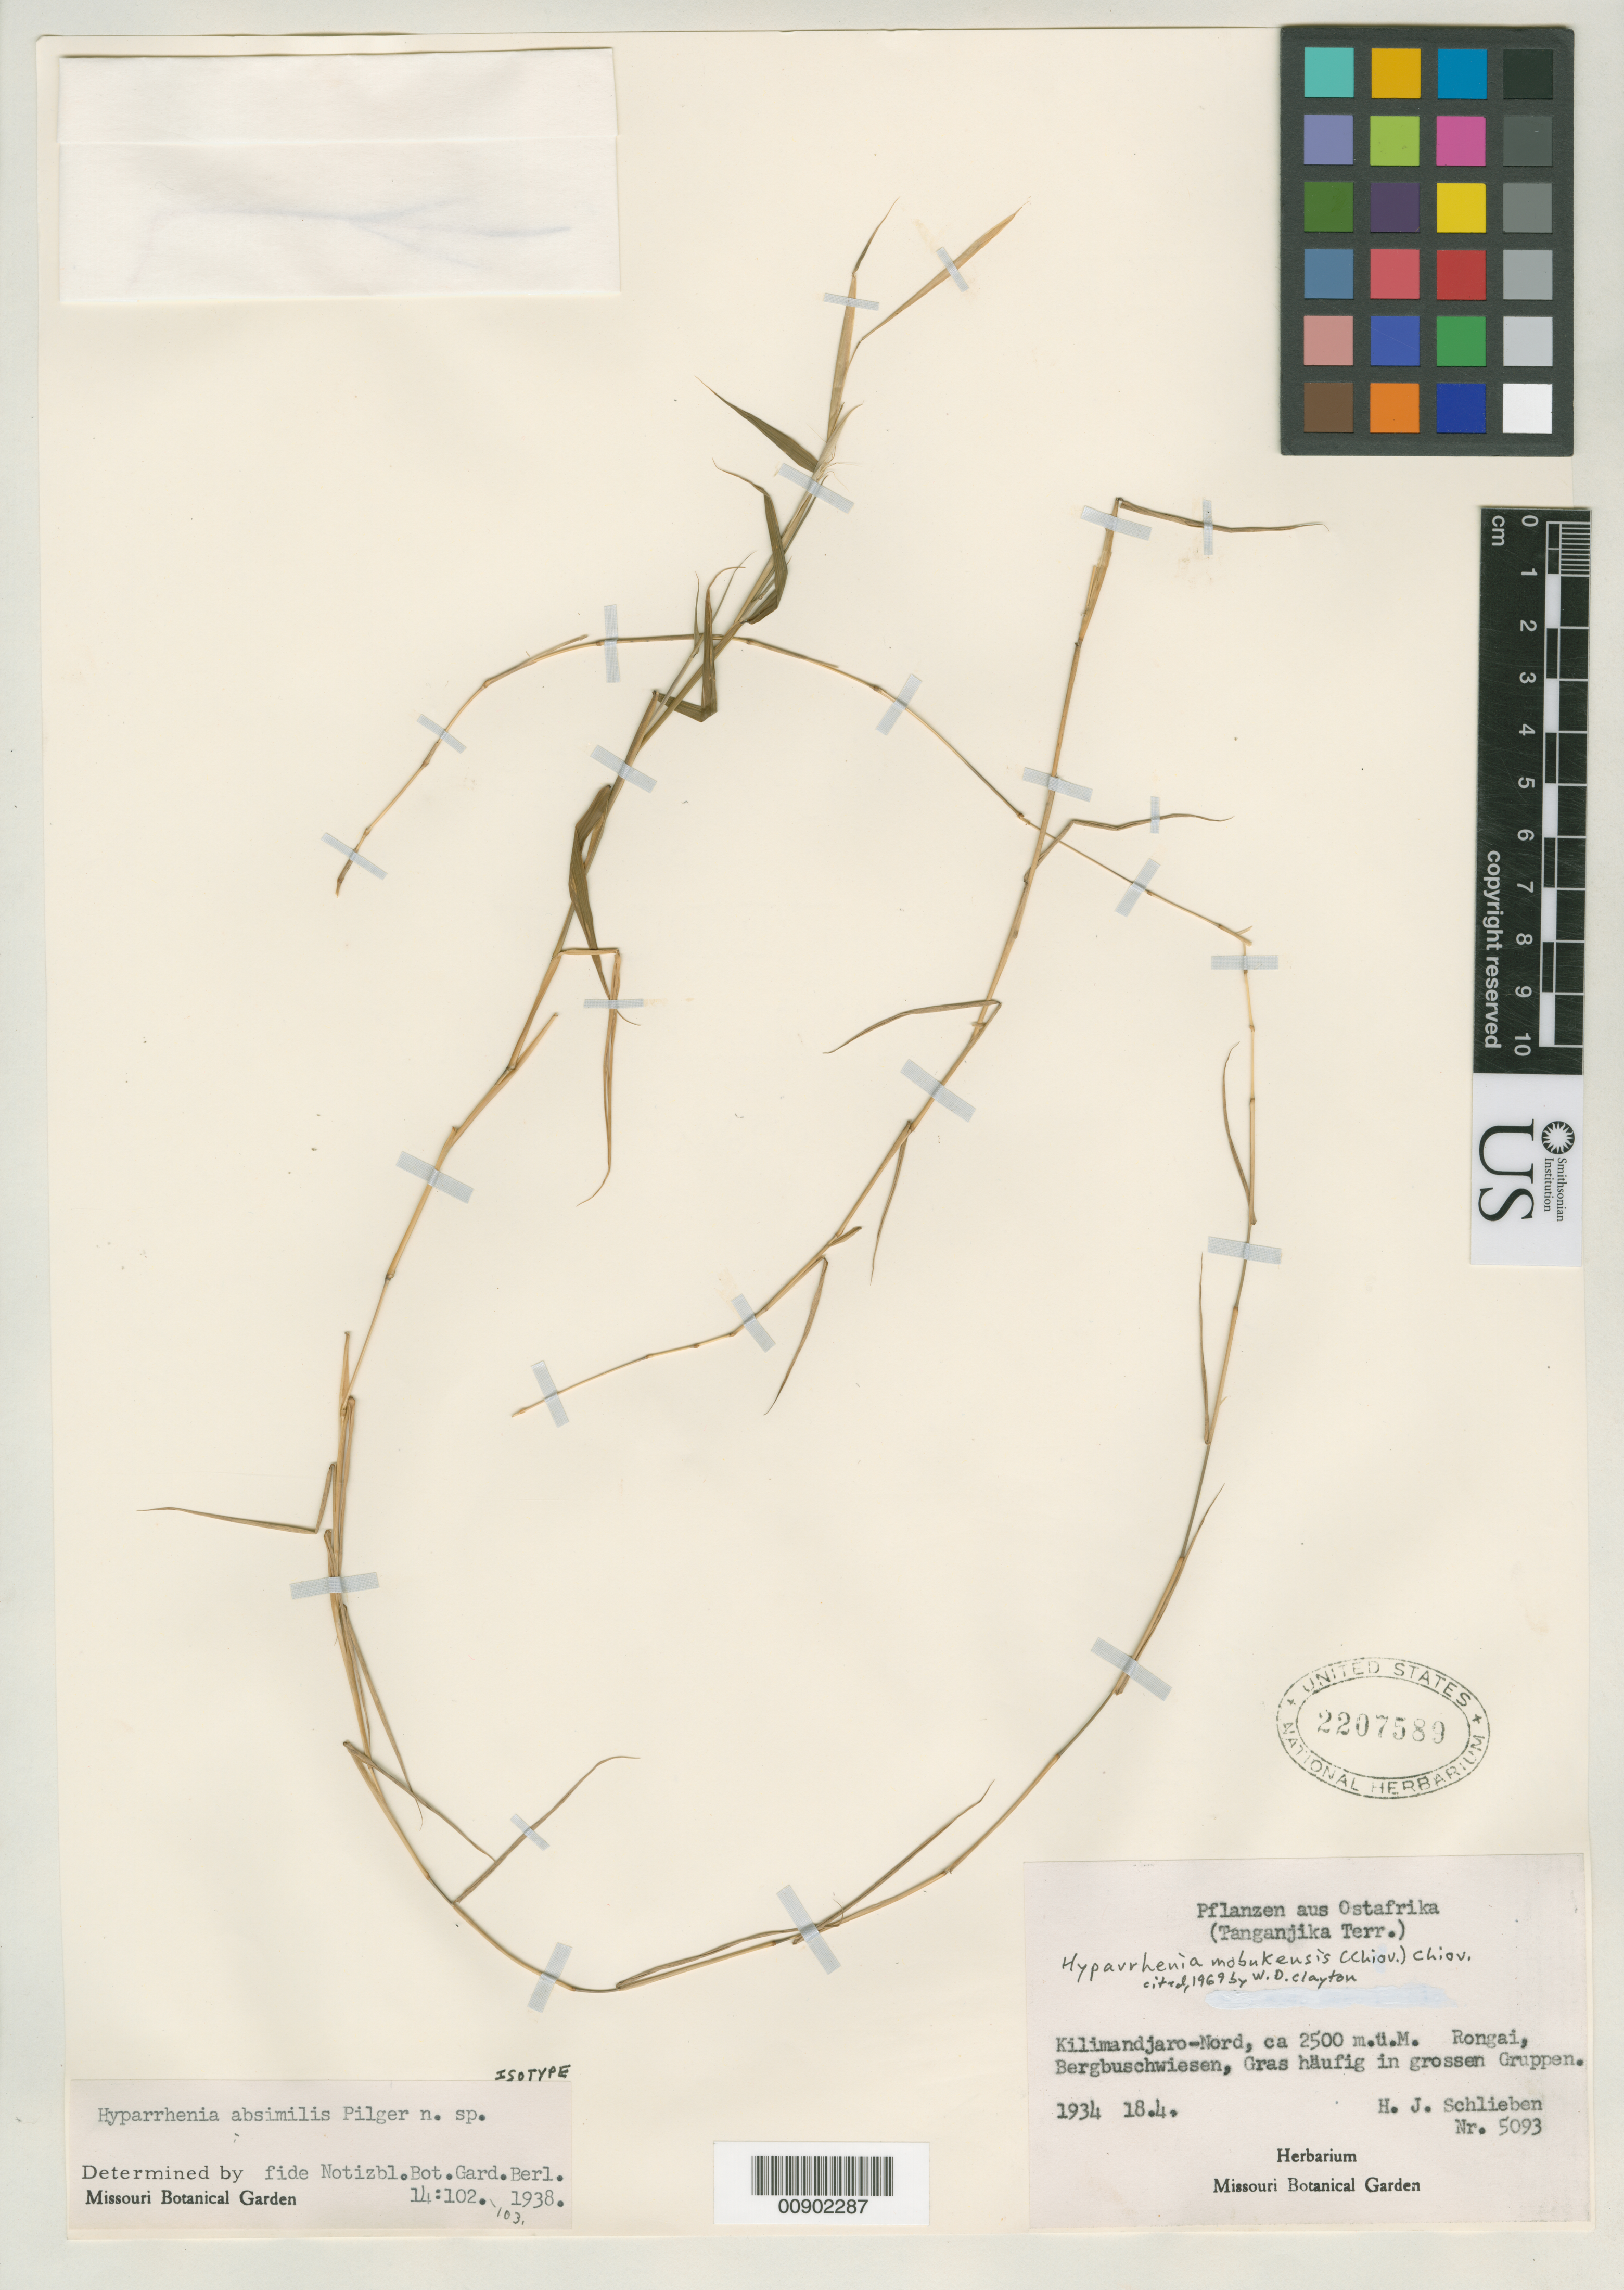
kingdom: Plantae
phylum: Tracheophyta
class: Liliopsida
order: Poales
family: Poaceae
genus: Hyparrhenia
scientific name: Hyparrhenia absimilis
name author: Pilg.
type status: Isotype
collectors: H. J. Schlieben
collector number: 5093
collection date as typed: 18 Apr 1934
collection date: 1934-04-18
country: Tanzania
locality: Ostafrika (Tanganjika Terr.). Kilimandjaro-Nord, Rongai, Bergbuschwiesen, Gras häufig in grossen Gruppen.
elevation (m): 2500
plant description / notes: Currently accepted name as cited by W.D. Clayton (1969).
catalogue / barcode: US 2207589